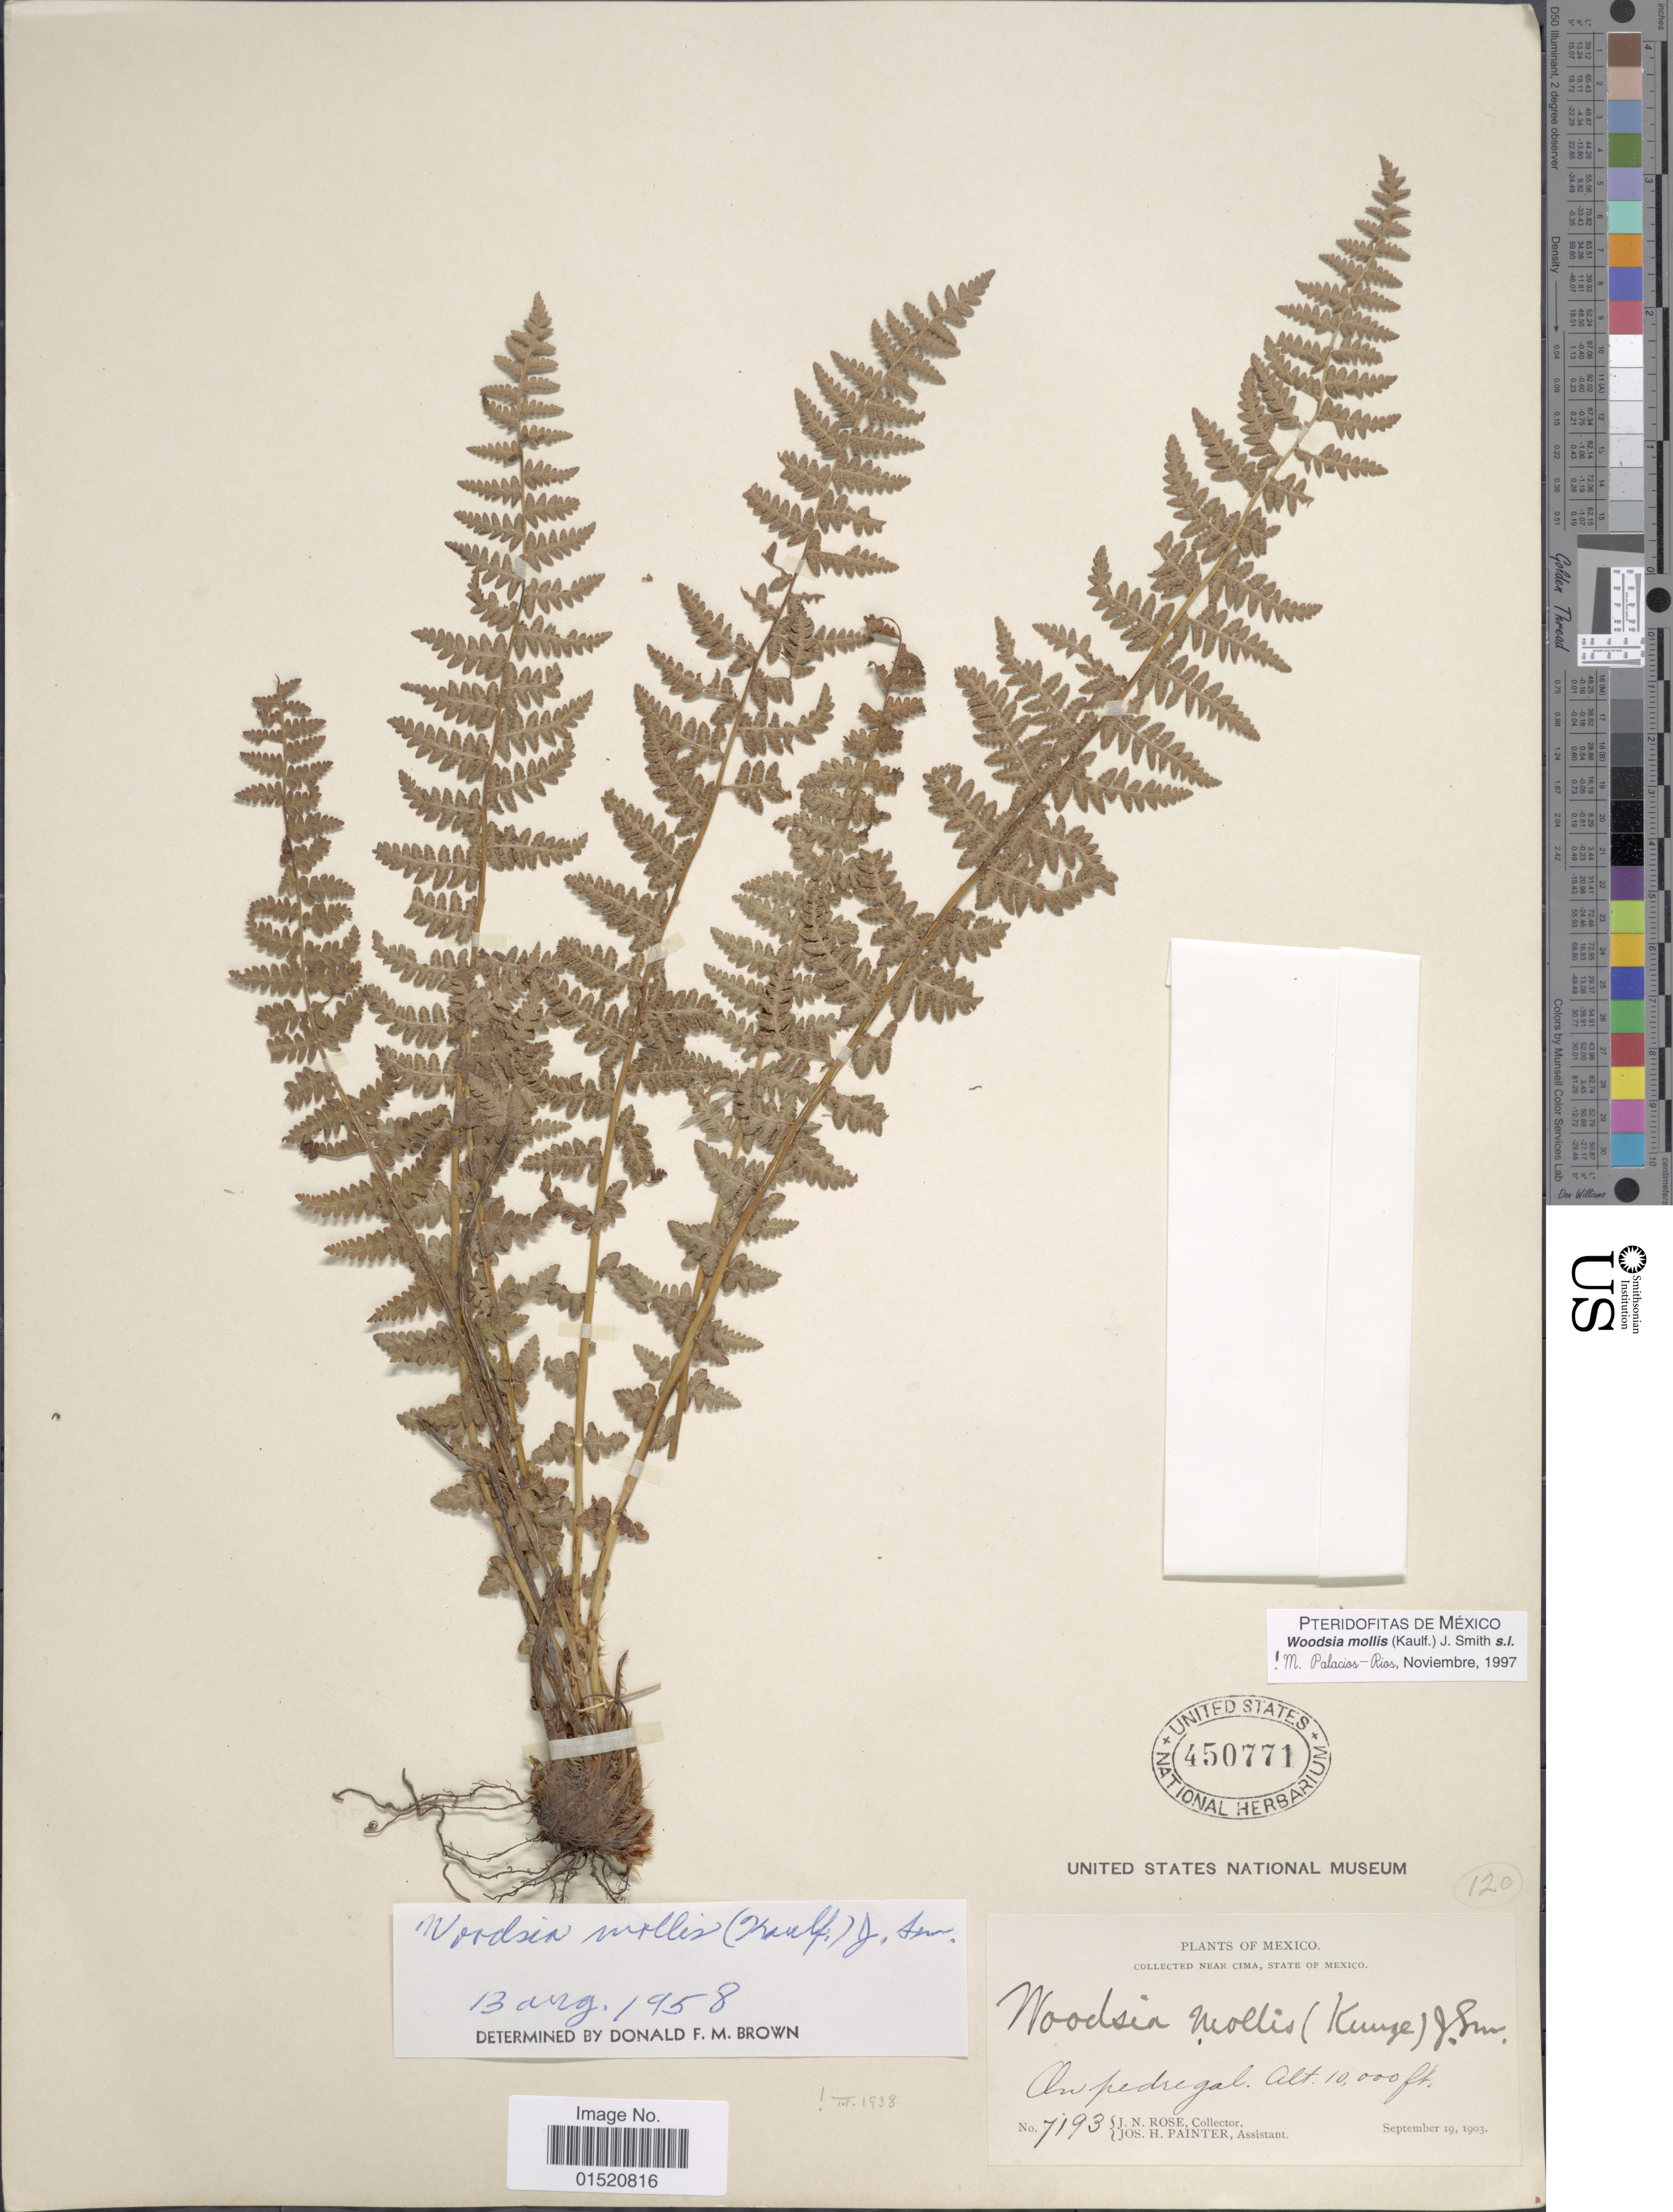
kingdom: Plantae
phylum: Tracheophyta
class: Polypodiopsida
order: Polypodiales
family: Woodsiaceae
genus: Woodsia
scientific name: Woodsia mollis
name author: (Kaulf.) J. Sm.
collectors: J. N. Rose & J. H. Painter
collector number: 7193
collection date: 1903-09-19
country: Mexico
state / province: México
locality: Near Cima, On pedregal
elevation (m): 3048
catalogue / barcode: US 450771